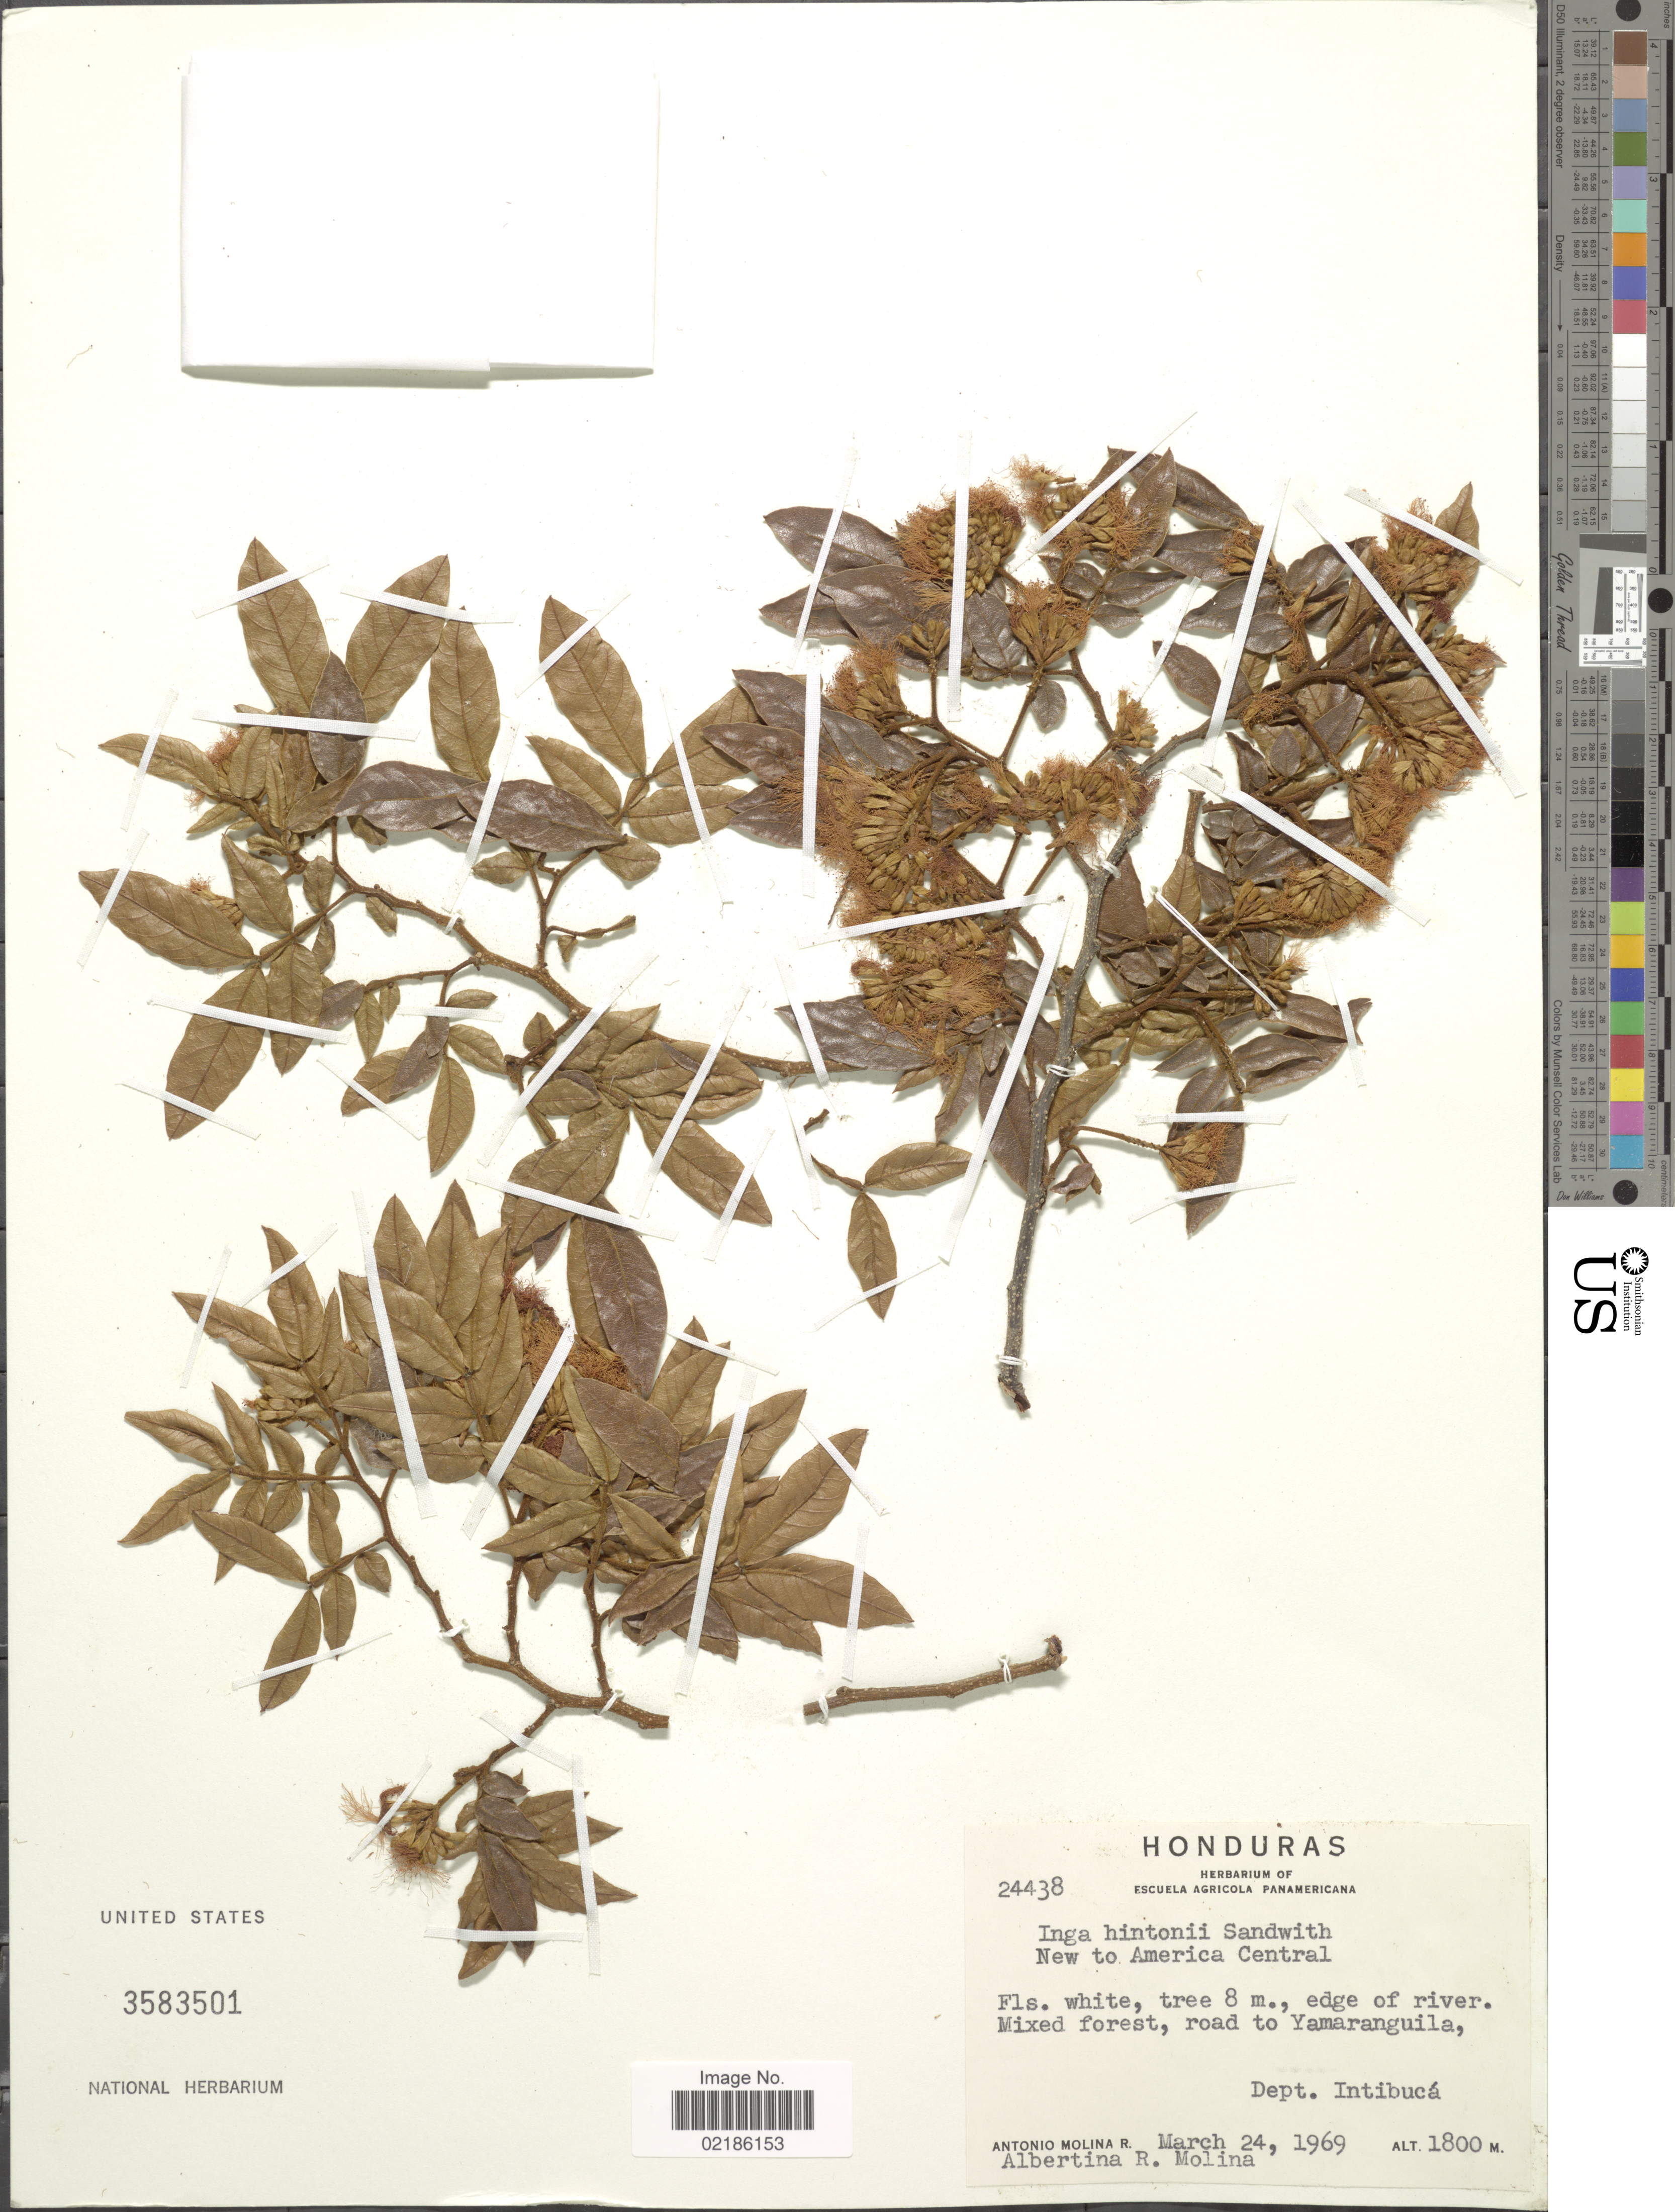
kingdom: Plantae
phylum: Tracheophyta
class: Magnoliopsida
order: Fabales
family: Fabaceae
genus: Inga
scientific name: Inga hintoni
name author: Sandwith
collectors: A. Molina R. & A. R. Molina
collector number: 24438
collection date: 1969-03-24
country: Honduras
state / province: Intibuca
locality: Edge of river. mixed forest, road to Yamaranuila.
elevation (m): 1800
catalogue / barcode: US 3583501